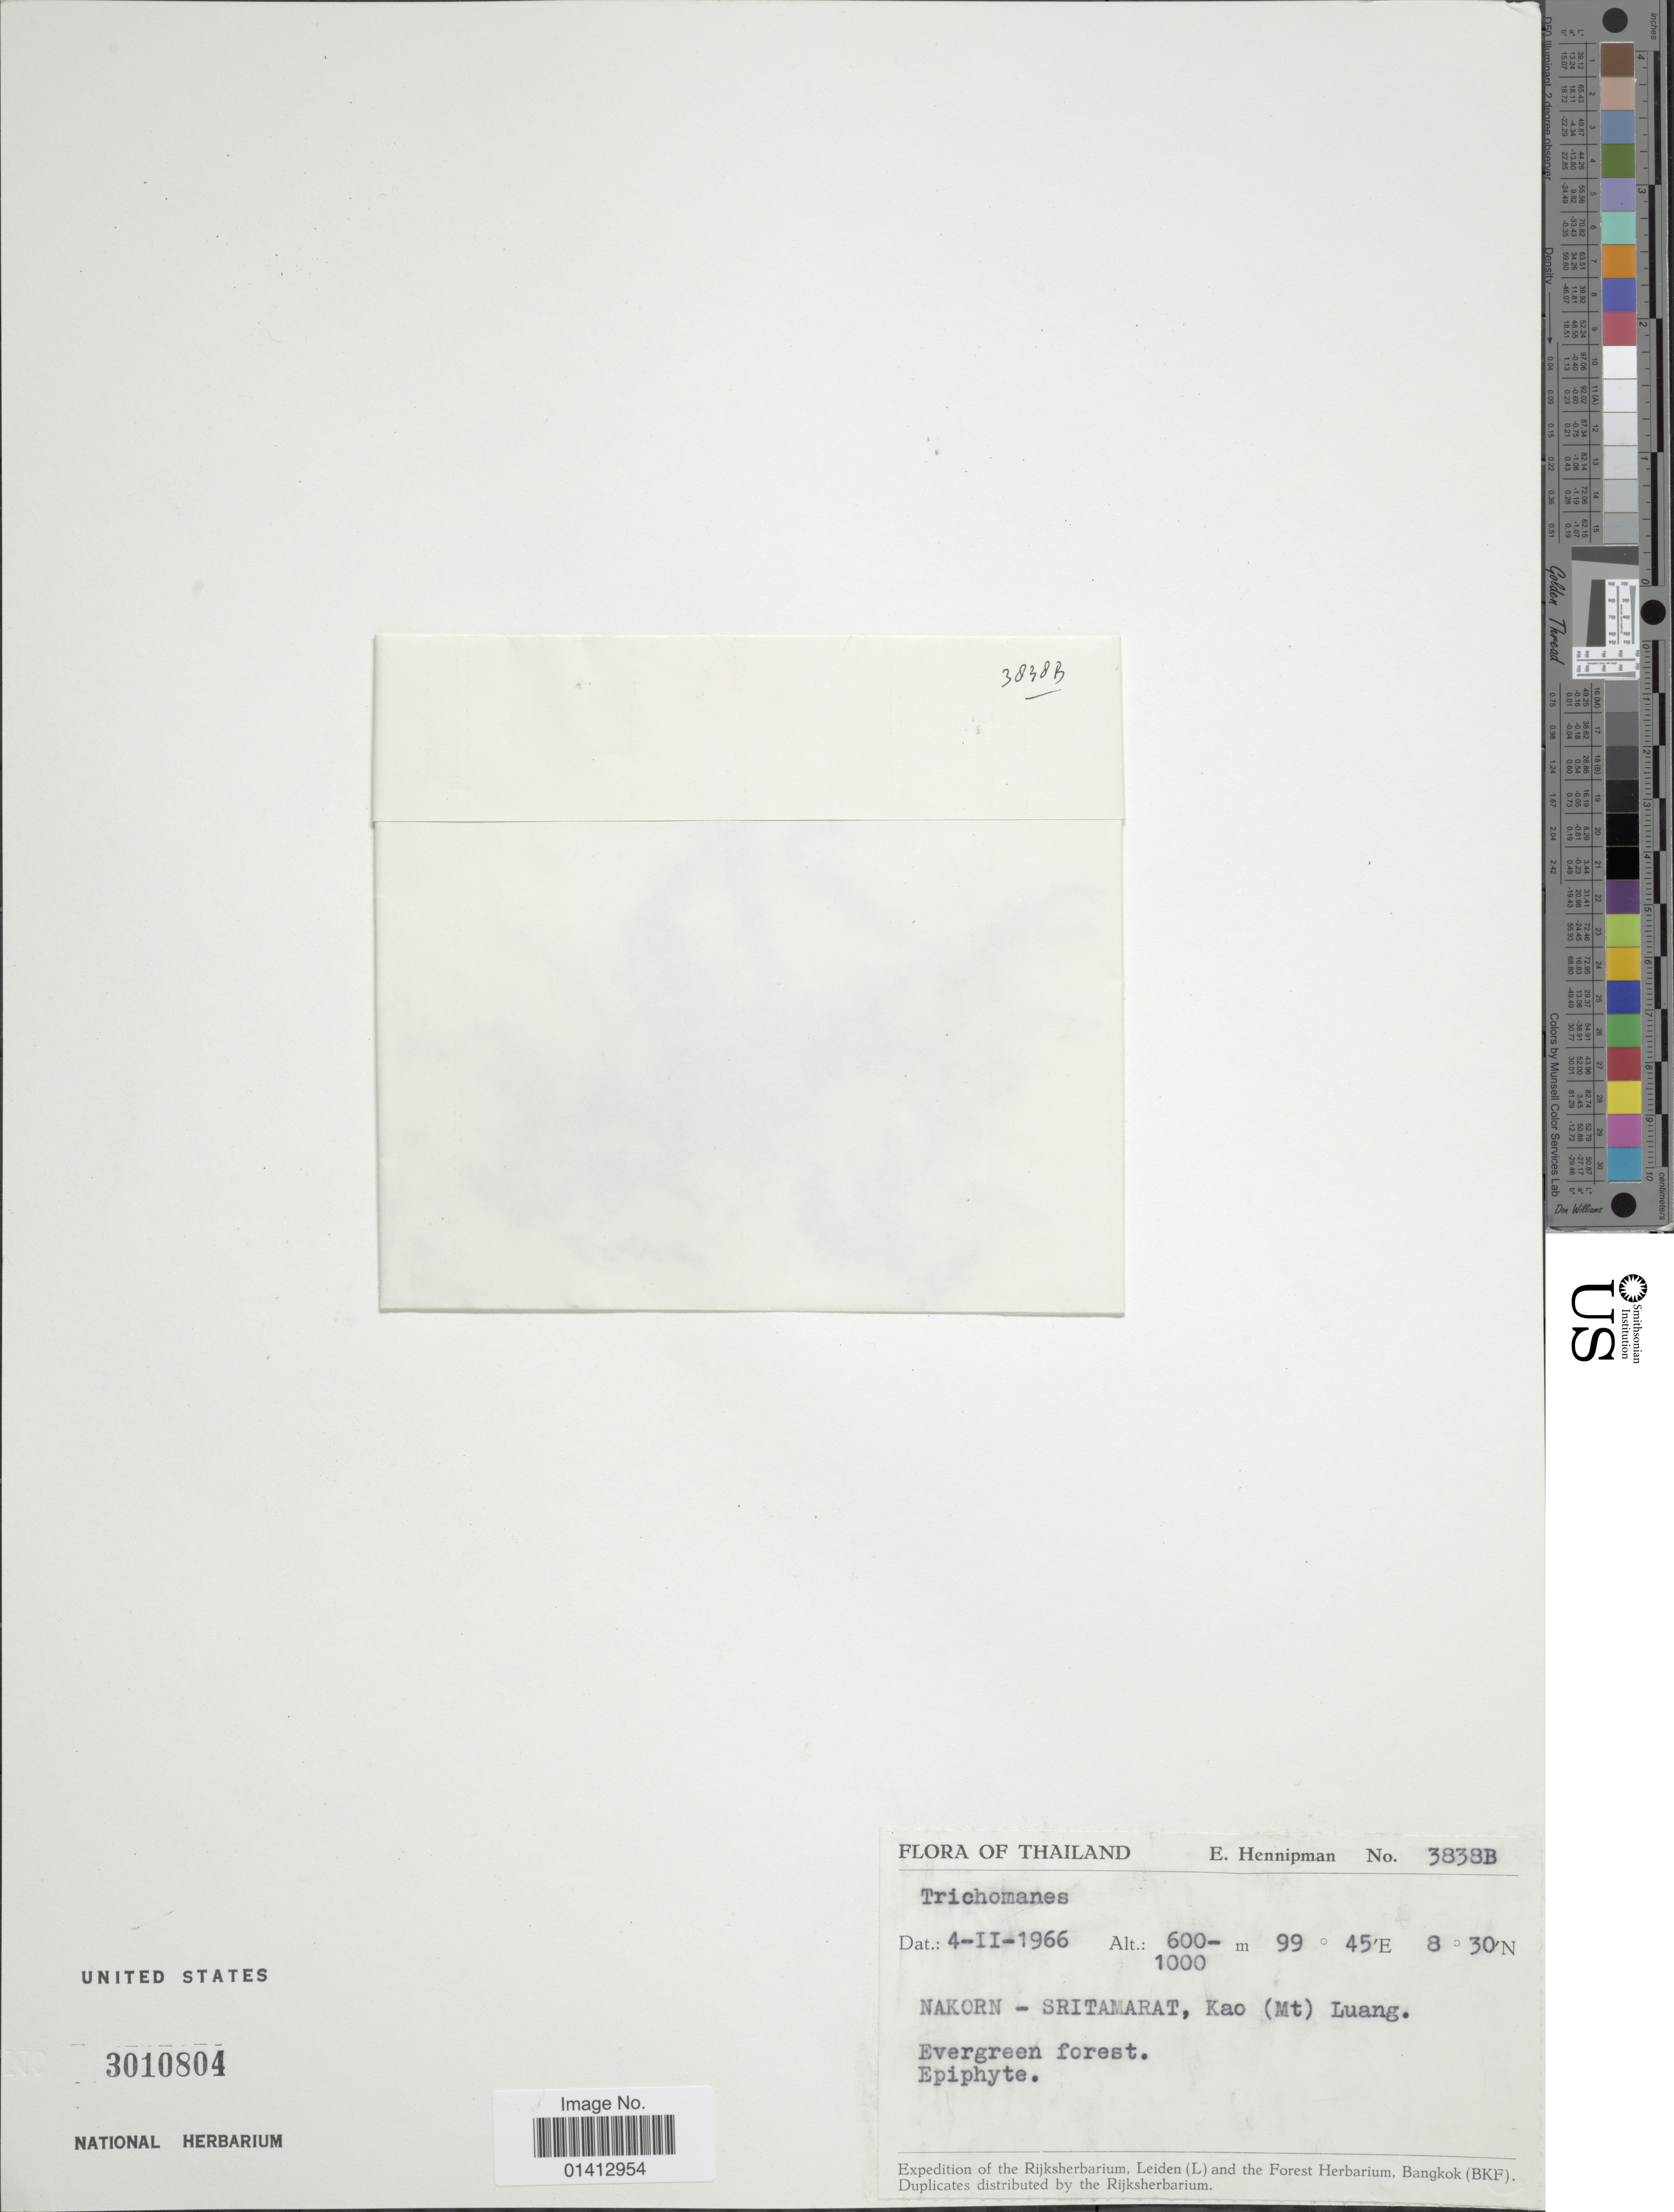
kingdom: Plantae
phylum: Tracheophyta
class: Polypodiopsida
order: Hymenophyllales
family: Hymenophyllaceae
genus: Crepidomanes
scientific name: Crepidomanes sp.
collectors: E. Hennipman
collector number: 3838B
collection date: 1966-02-04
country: Thailand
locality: Nakorn - Sritamarat, Kao (Mt Luang)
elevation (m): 600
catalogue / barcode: US 3010804